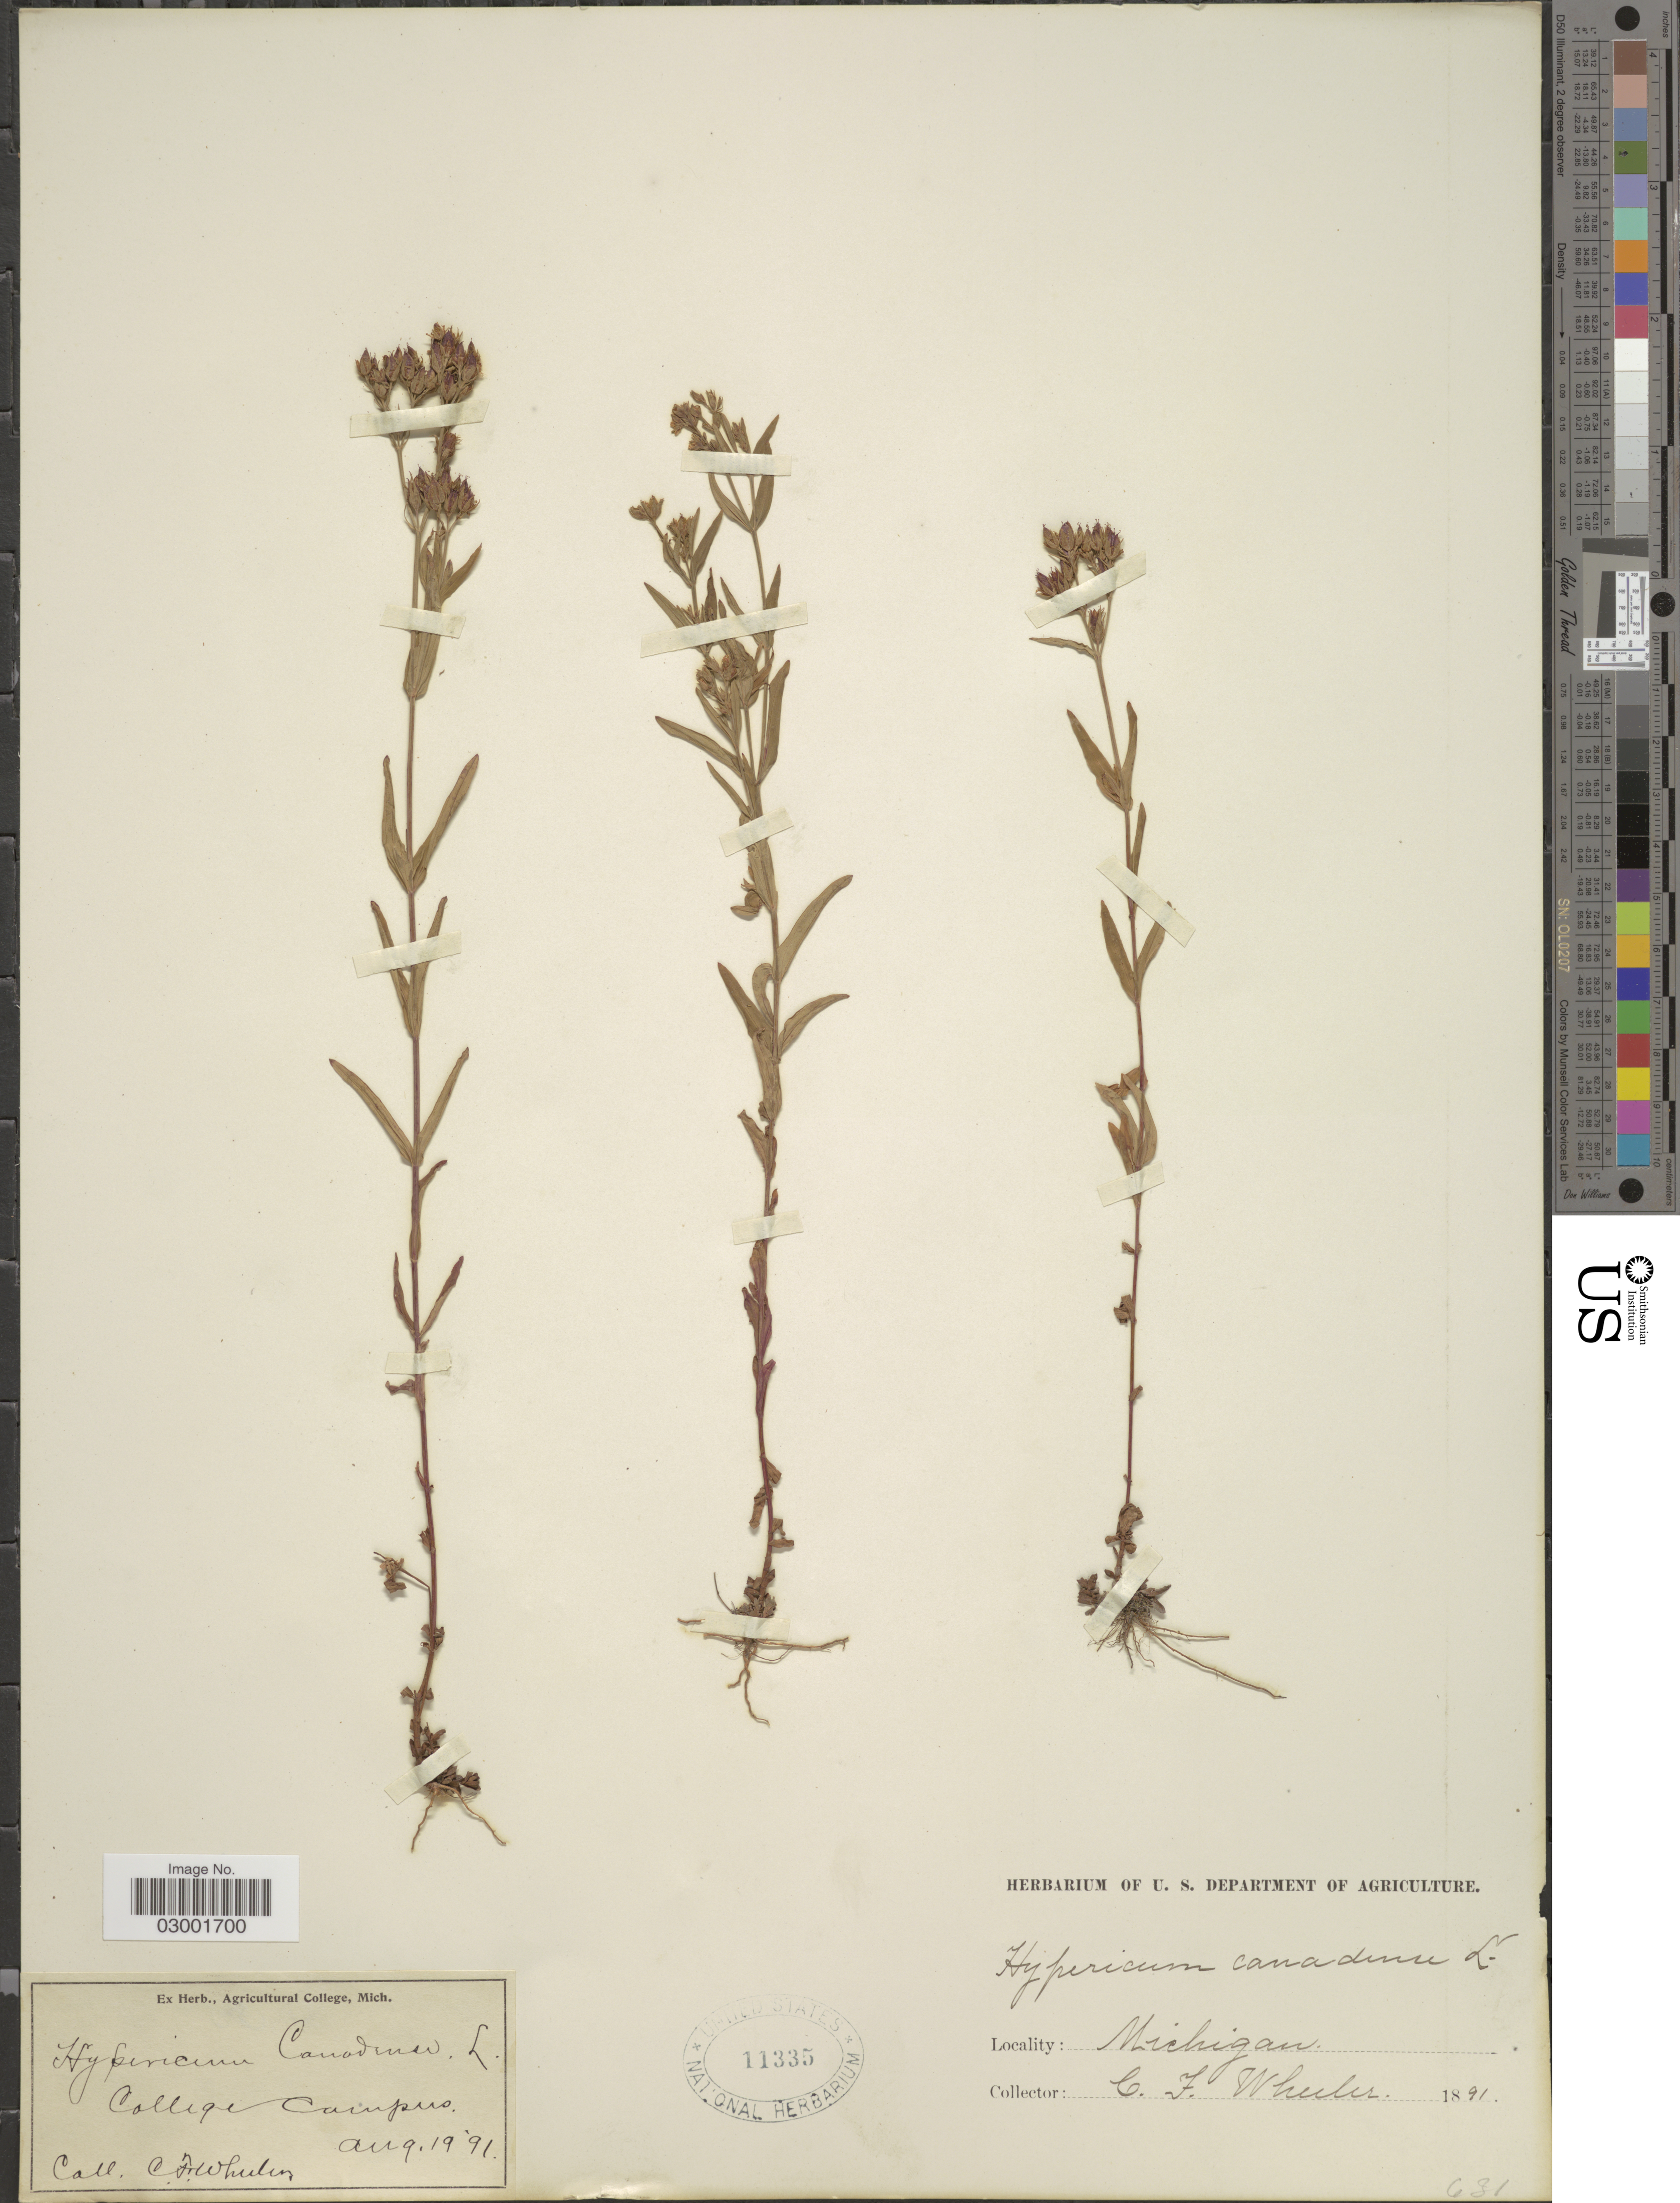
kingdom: Plantae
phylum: Tracheophyta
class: Magnoliopsida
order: Malpighiales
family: Hypericaceae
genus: Hypericum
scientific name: Hypericum majus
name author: (A. Gray) Britton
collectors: C. Wheeler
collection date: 1891-08-19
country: United States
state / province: Michigan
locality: College Campus.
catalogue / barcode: US 11335